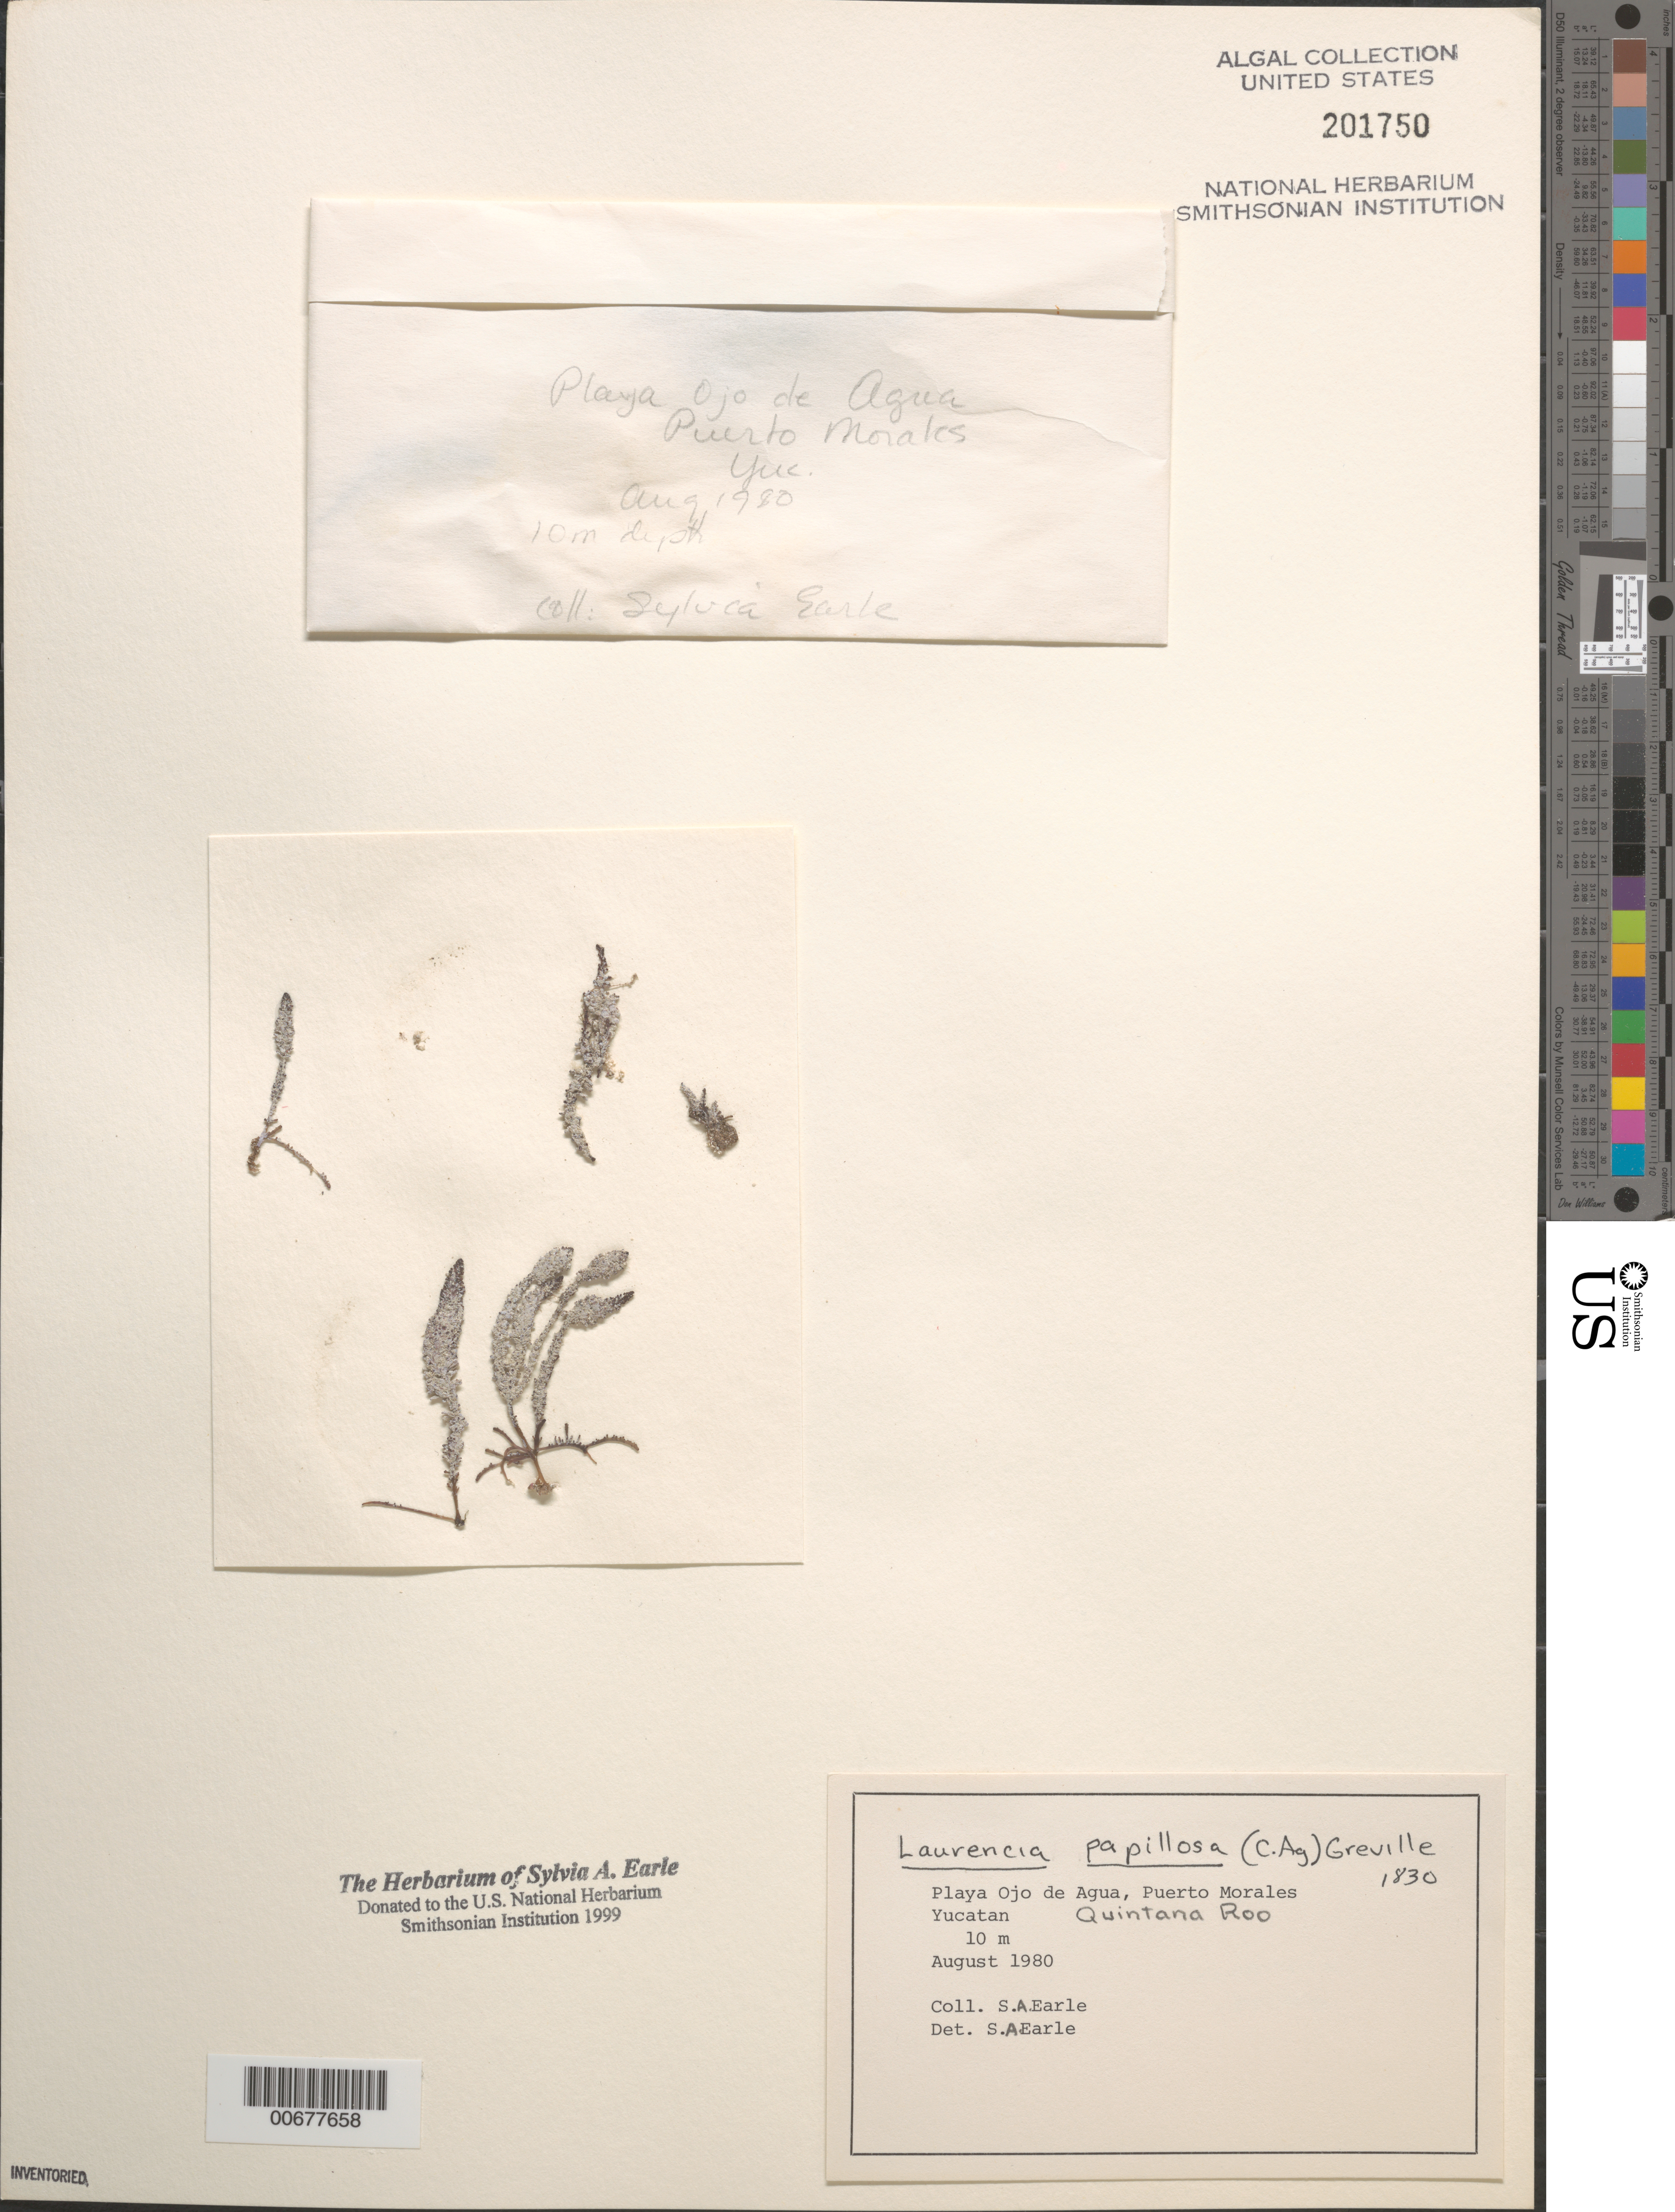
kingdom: Plantae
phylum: Rhodophyta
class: Florideophyceae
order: Ceramiales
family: Rhodomelaceae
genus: Palisada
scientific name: Palisada perforata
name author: (Bory) K.W. Nam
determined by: Algae name updating Project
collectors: S. A. Earle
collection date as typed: Aug 1980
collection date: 1980-08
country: Mexico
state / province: Quintana Roo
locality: Playa Ojo de Agua, Puerto Morales, Yucatan Peninsula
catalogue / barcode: US 201750